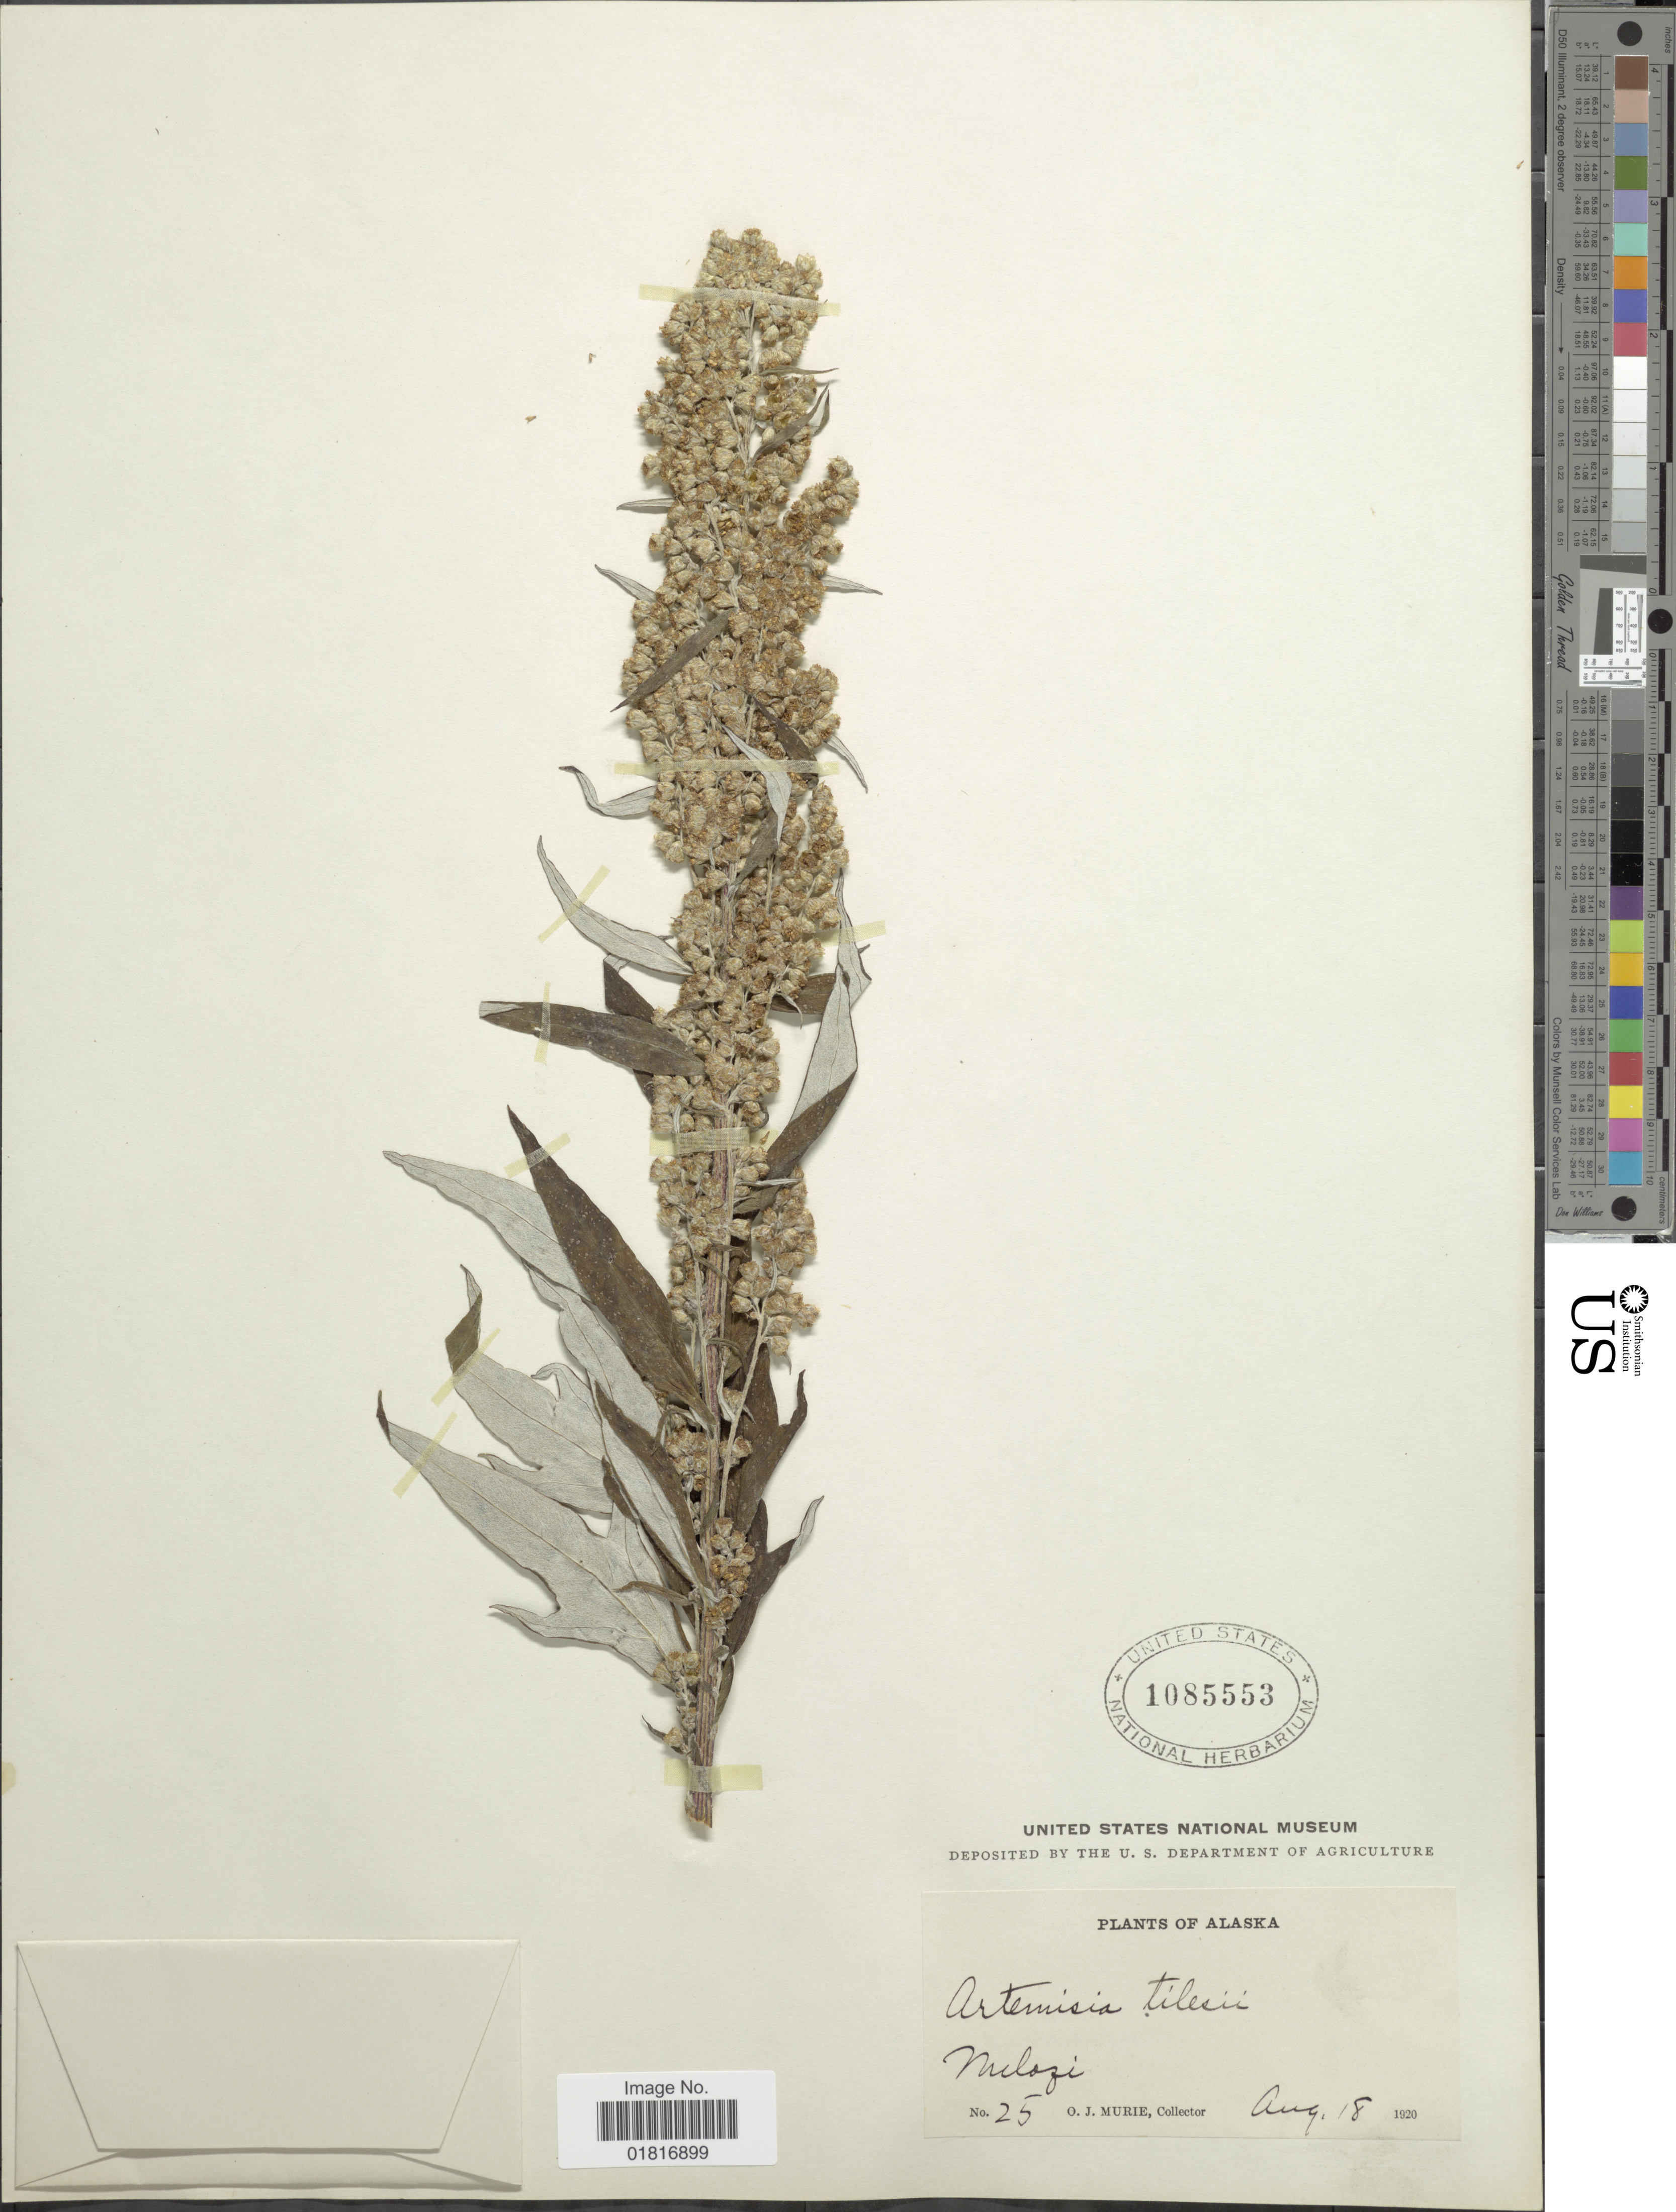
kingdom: Plantae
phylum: Tracheophyta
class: Magnoliopsida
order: Asterales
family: Asteraceae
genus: Artemisia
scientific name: Artemisia tilesii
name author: Ledeb.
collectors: O. Murie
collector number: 25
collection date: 1920-08-18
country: United States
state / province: Alaska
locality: Melozi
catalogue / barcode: US 1085553